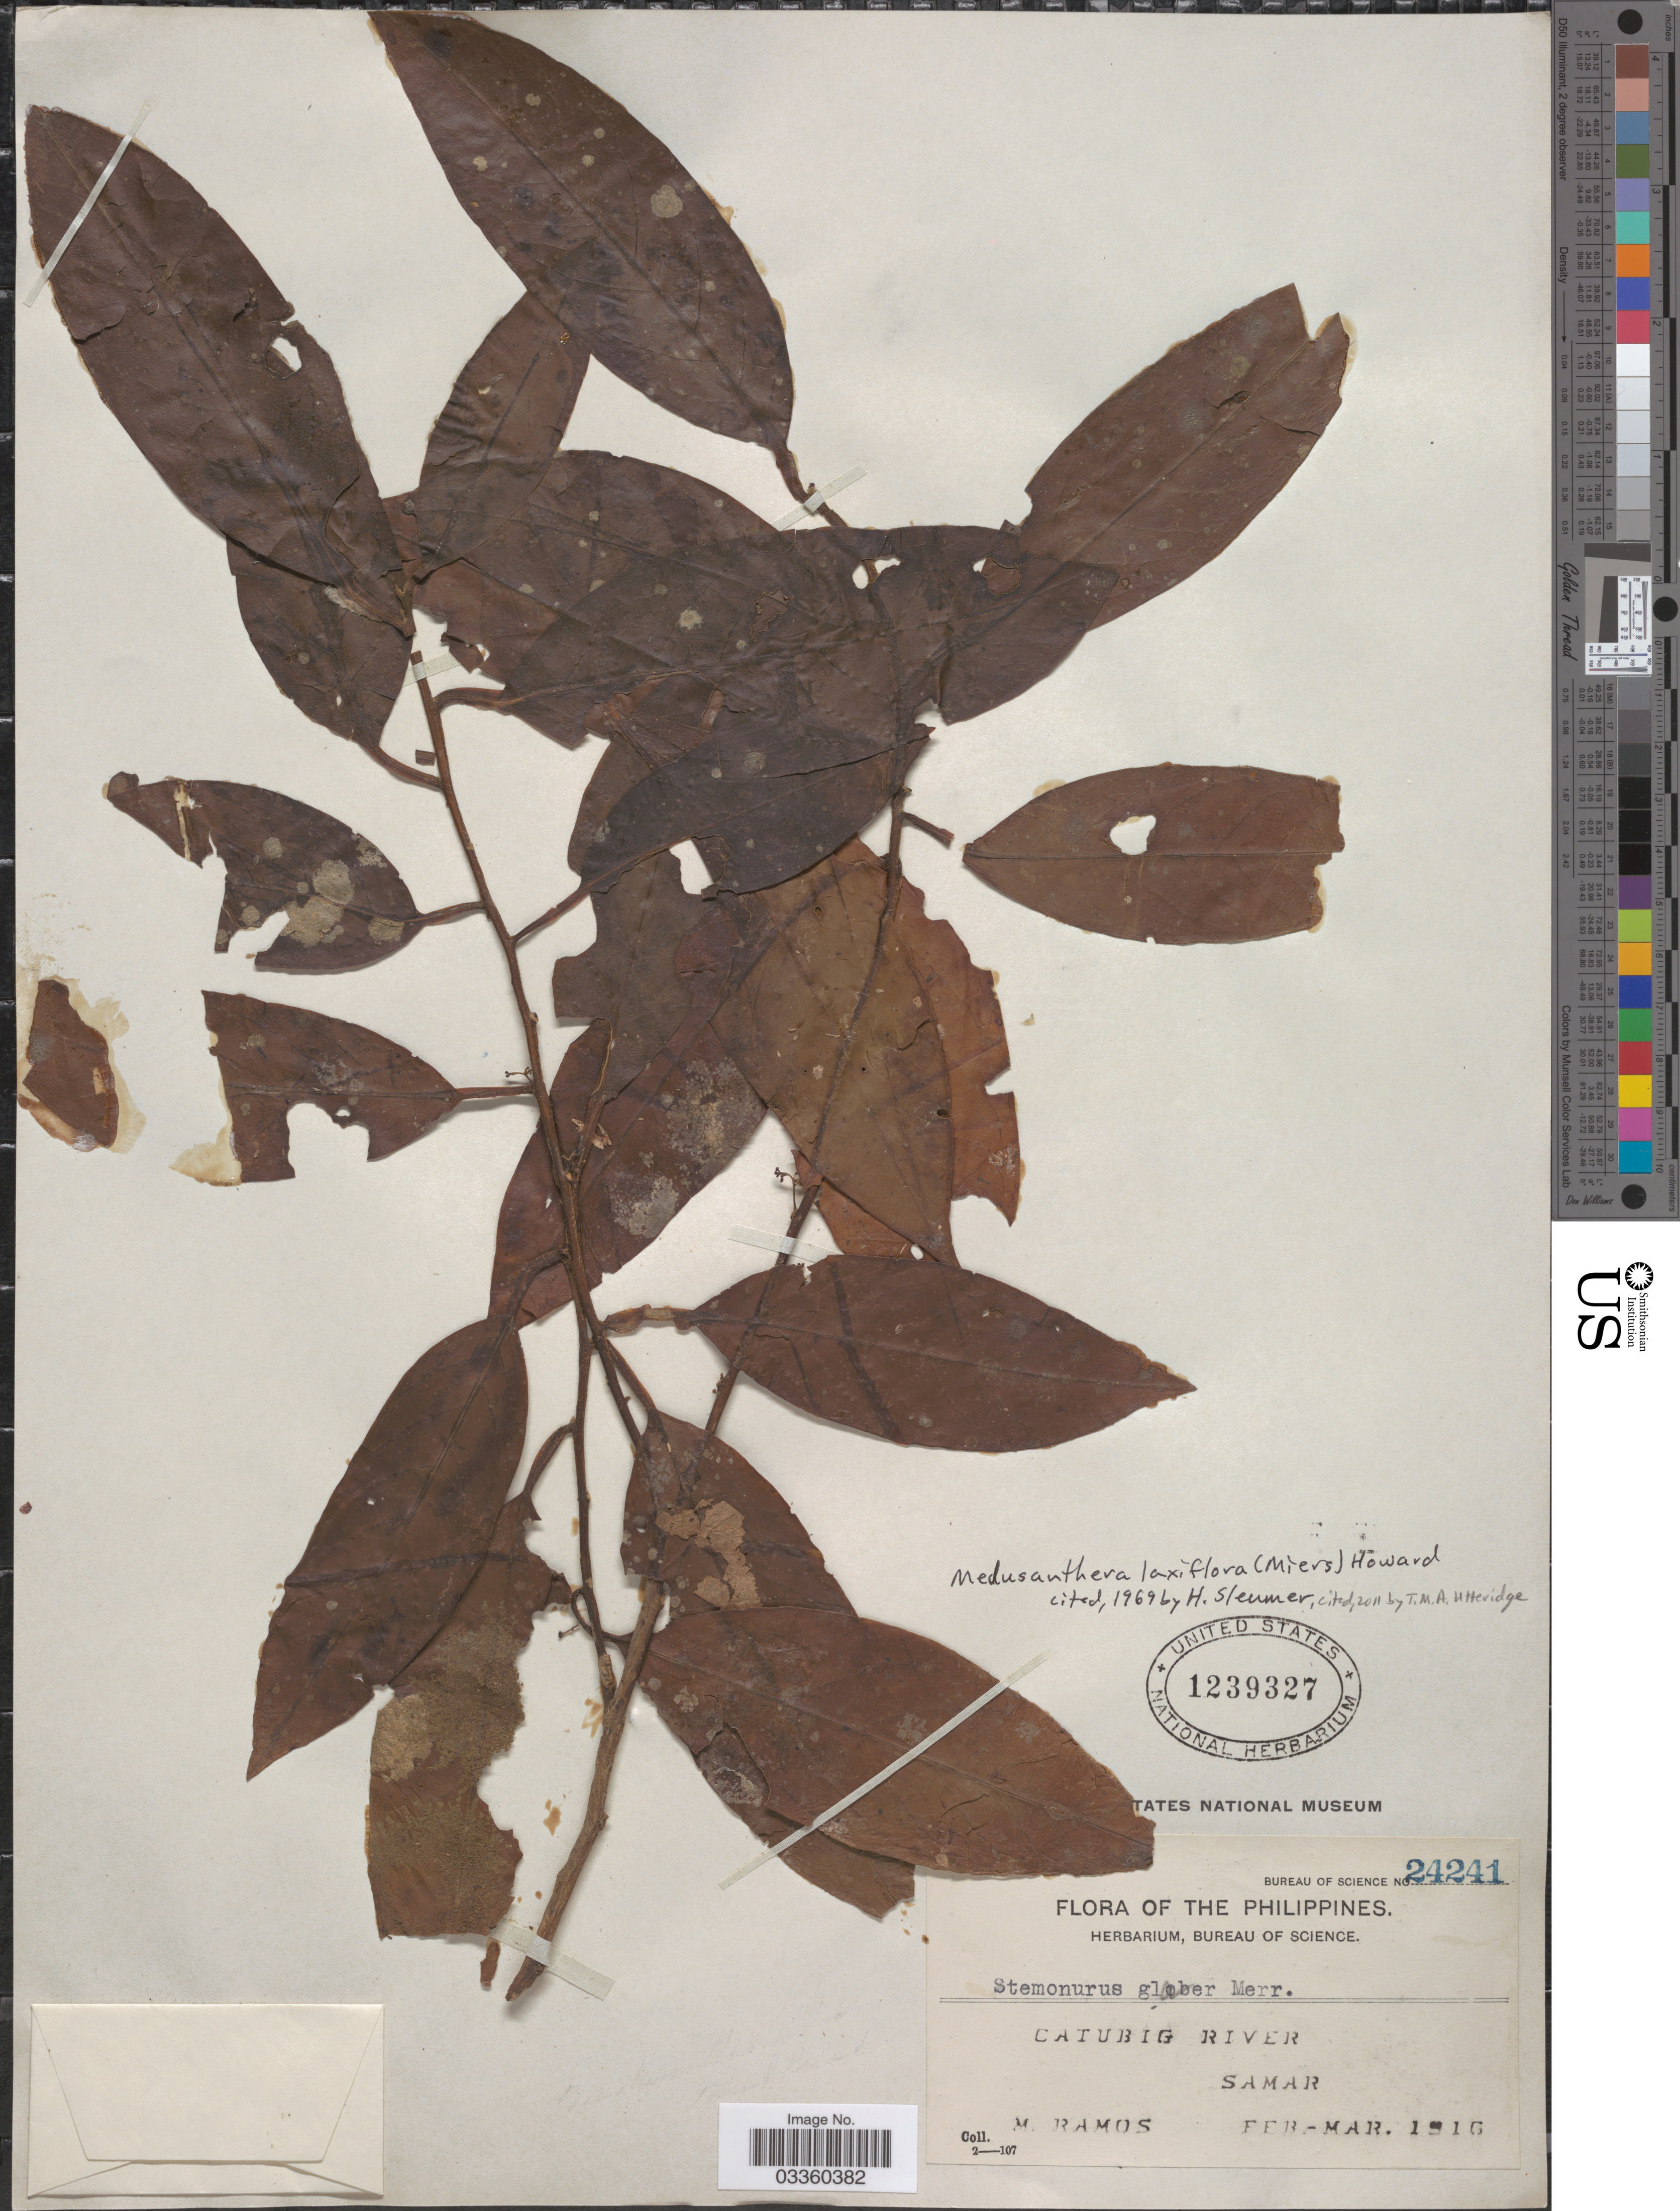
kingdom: Plantae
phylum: Tracheophyta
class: Magnoliopsida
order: Cardiopteridales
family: Stemonuraceae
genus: Medusanthera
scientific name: Medusanthera laxiflora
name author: (Miers) R.A. Howard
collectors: M. Ramos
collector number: Bureau of Science 24241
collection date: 1916-02/1916-03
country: Philippines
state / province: Eastern Visayas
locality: Catubig River, Samar.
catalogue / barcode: US 1239327